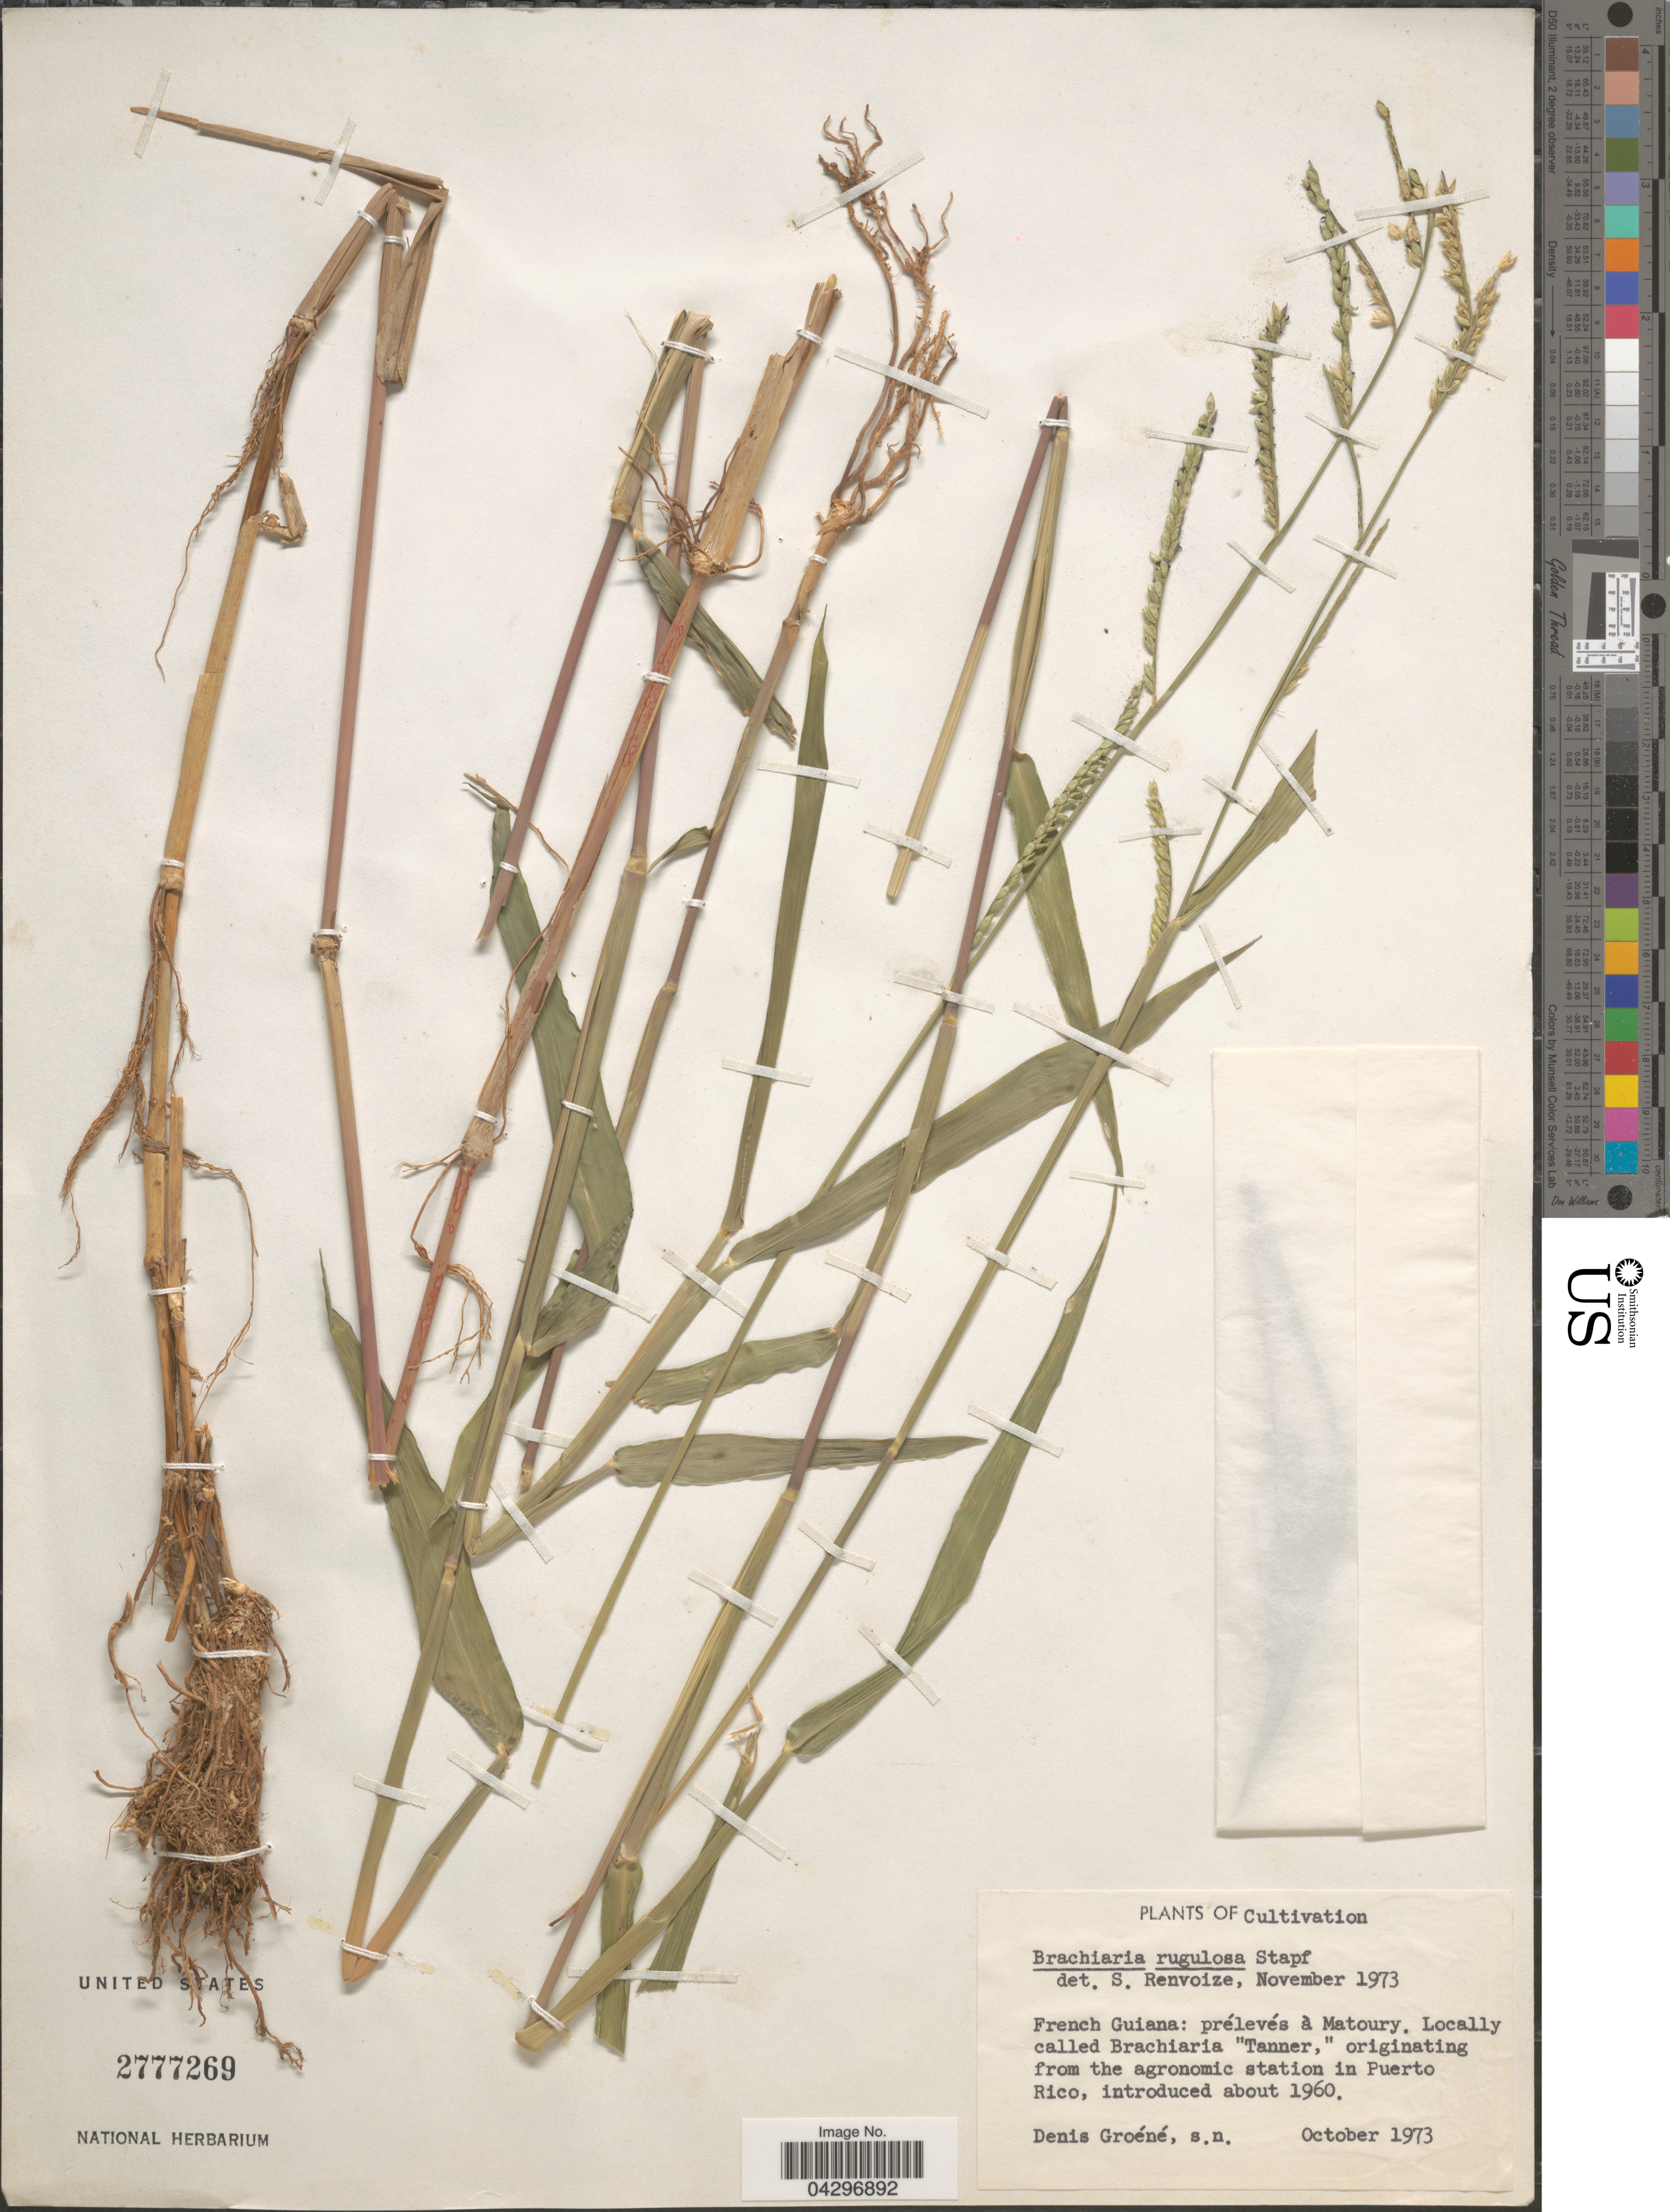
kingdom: Plantae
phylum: Tracheophyta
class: Liliopsida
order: Poales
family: Poaceae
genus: Urochloa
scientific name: Urochloa rugulosa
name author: (Stapf) Sosef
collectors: D. Groéné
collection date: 1973-10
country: French Guiana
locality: Prélevés à Matoury.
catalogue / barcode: US 2777269